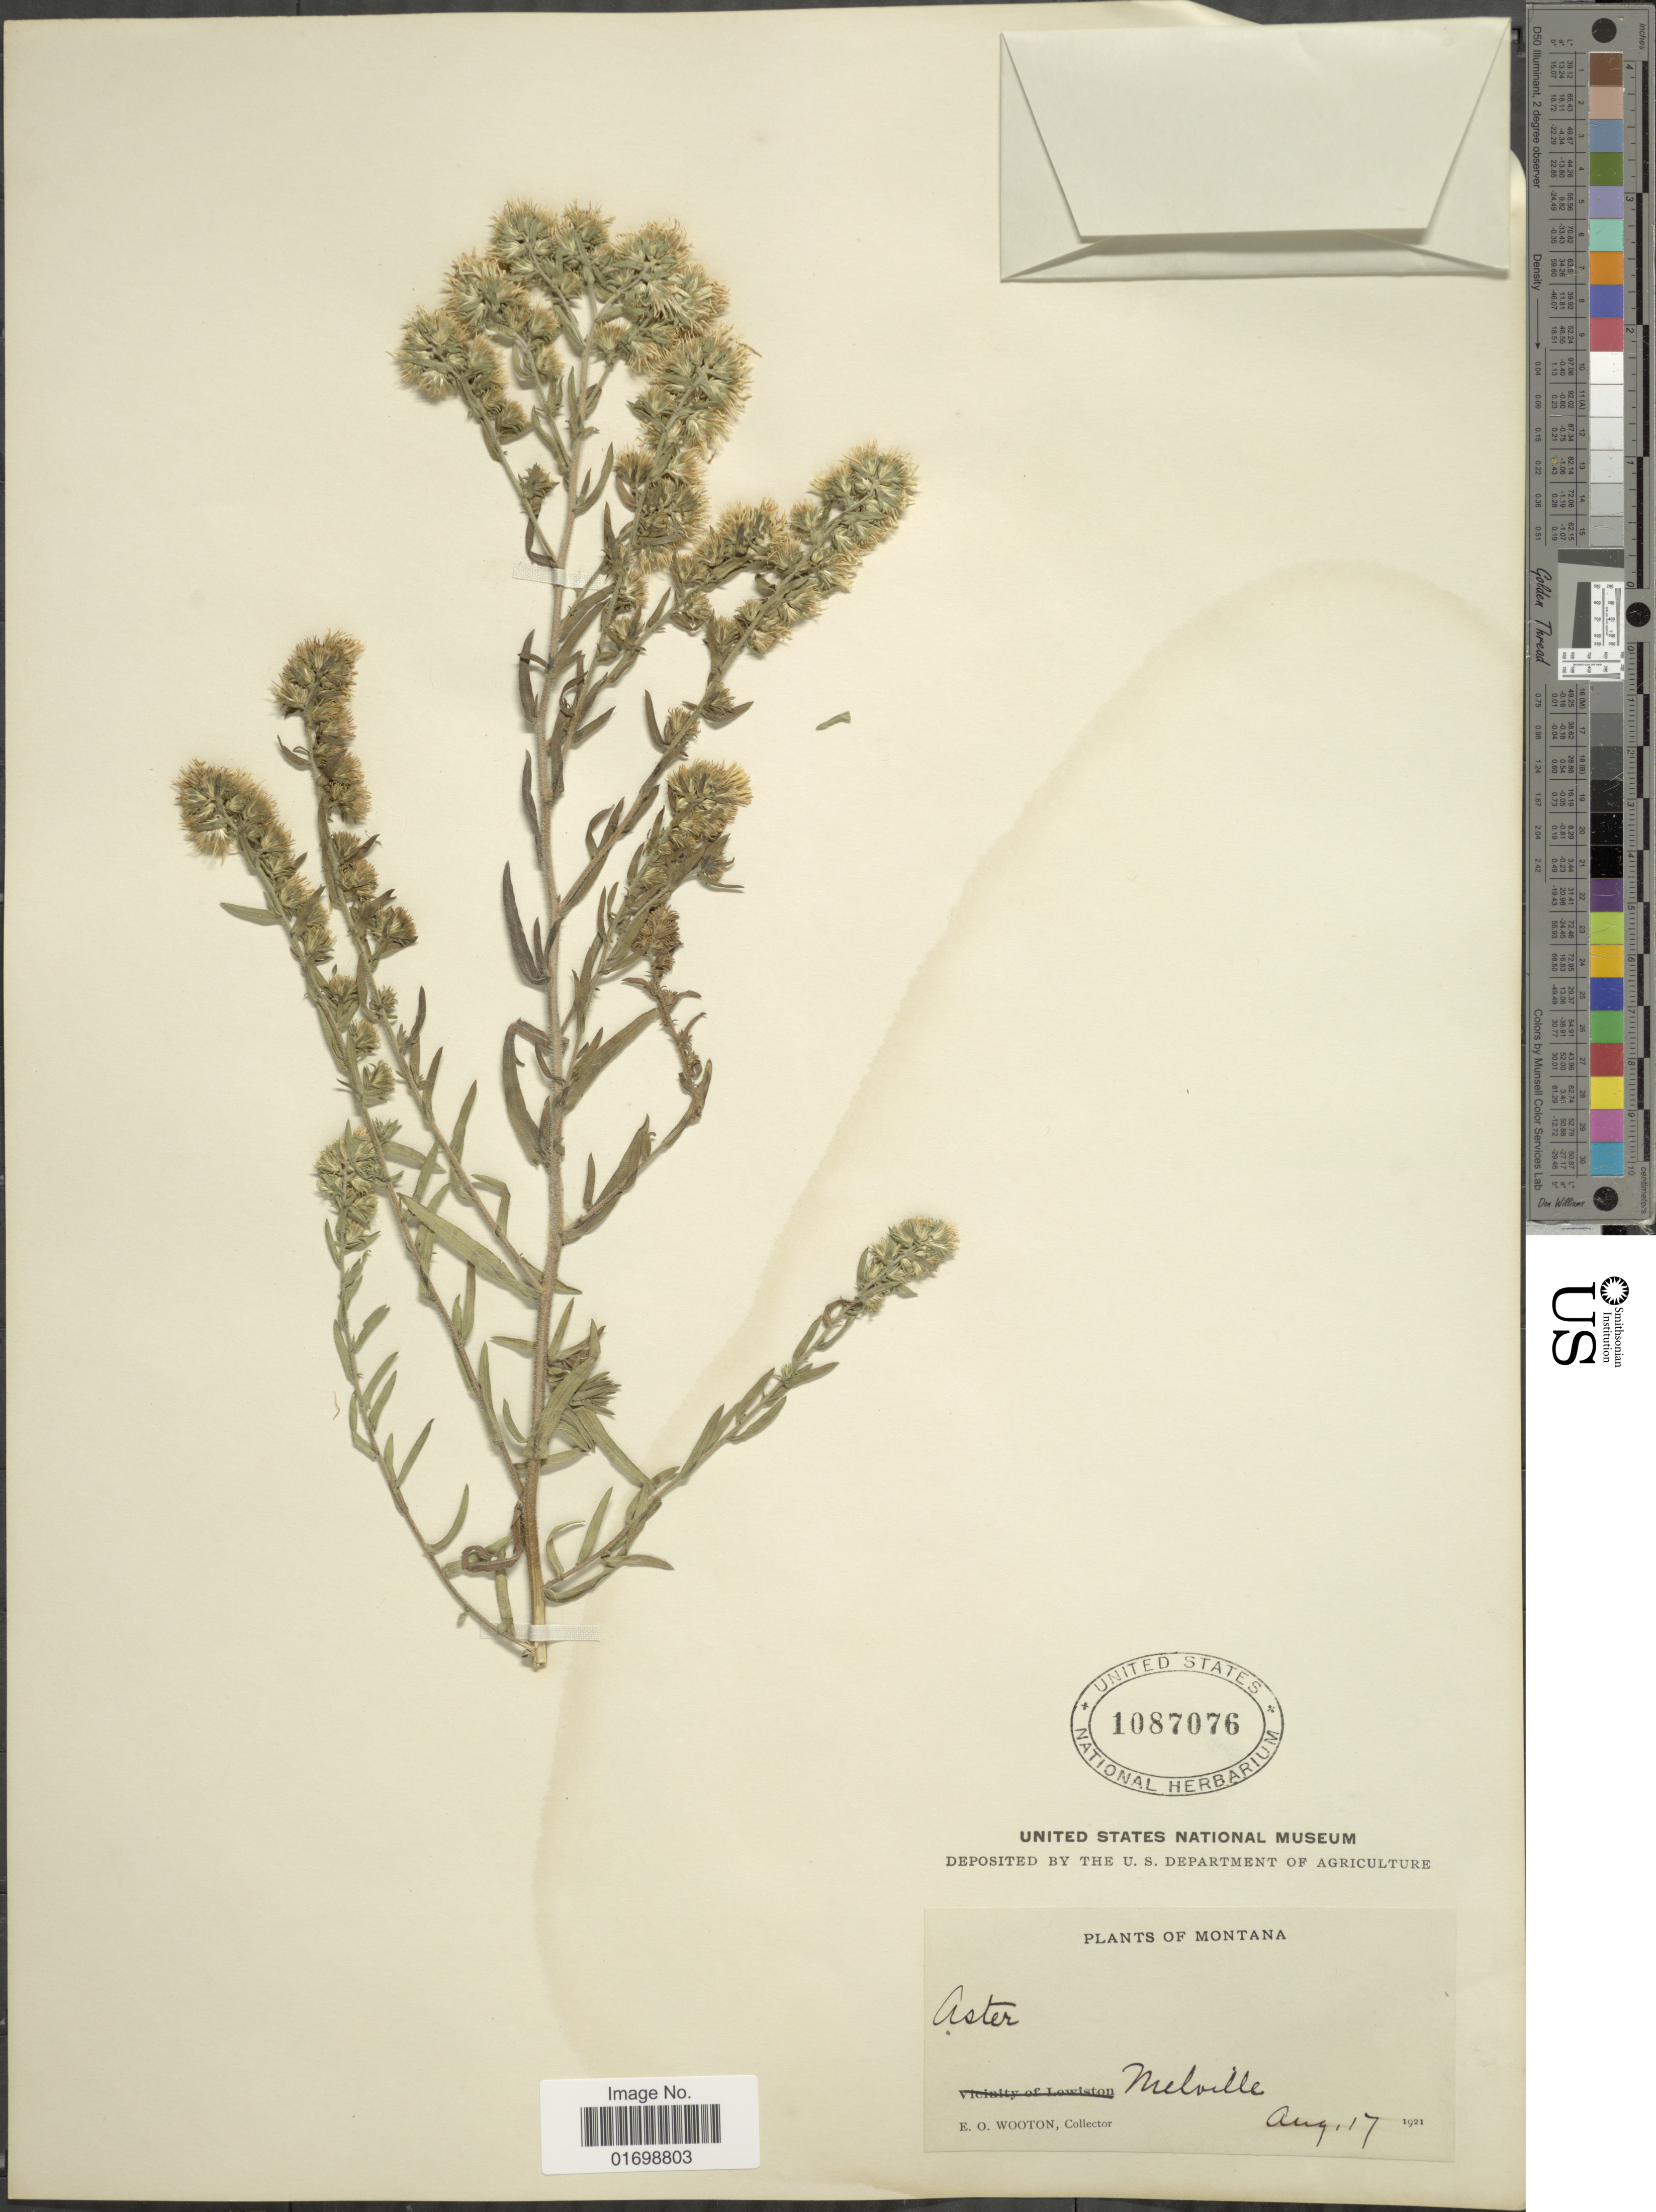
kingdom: Plantae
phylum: Tracheophyta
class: Magnoliopsida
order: Asterales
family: Asteraceae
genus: Symphyotrichum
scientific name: Symphyotrichum ericoides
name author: (L.) G.L. Nesom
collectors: E. O. Wooton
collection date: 1921-08-17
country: United States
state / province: Montana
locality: Melville.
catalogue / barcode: US 1087076